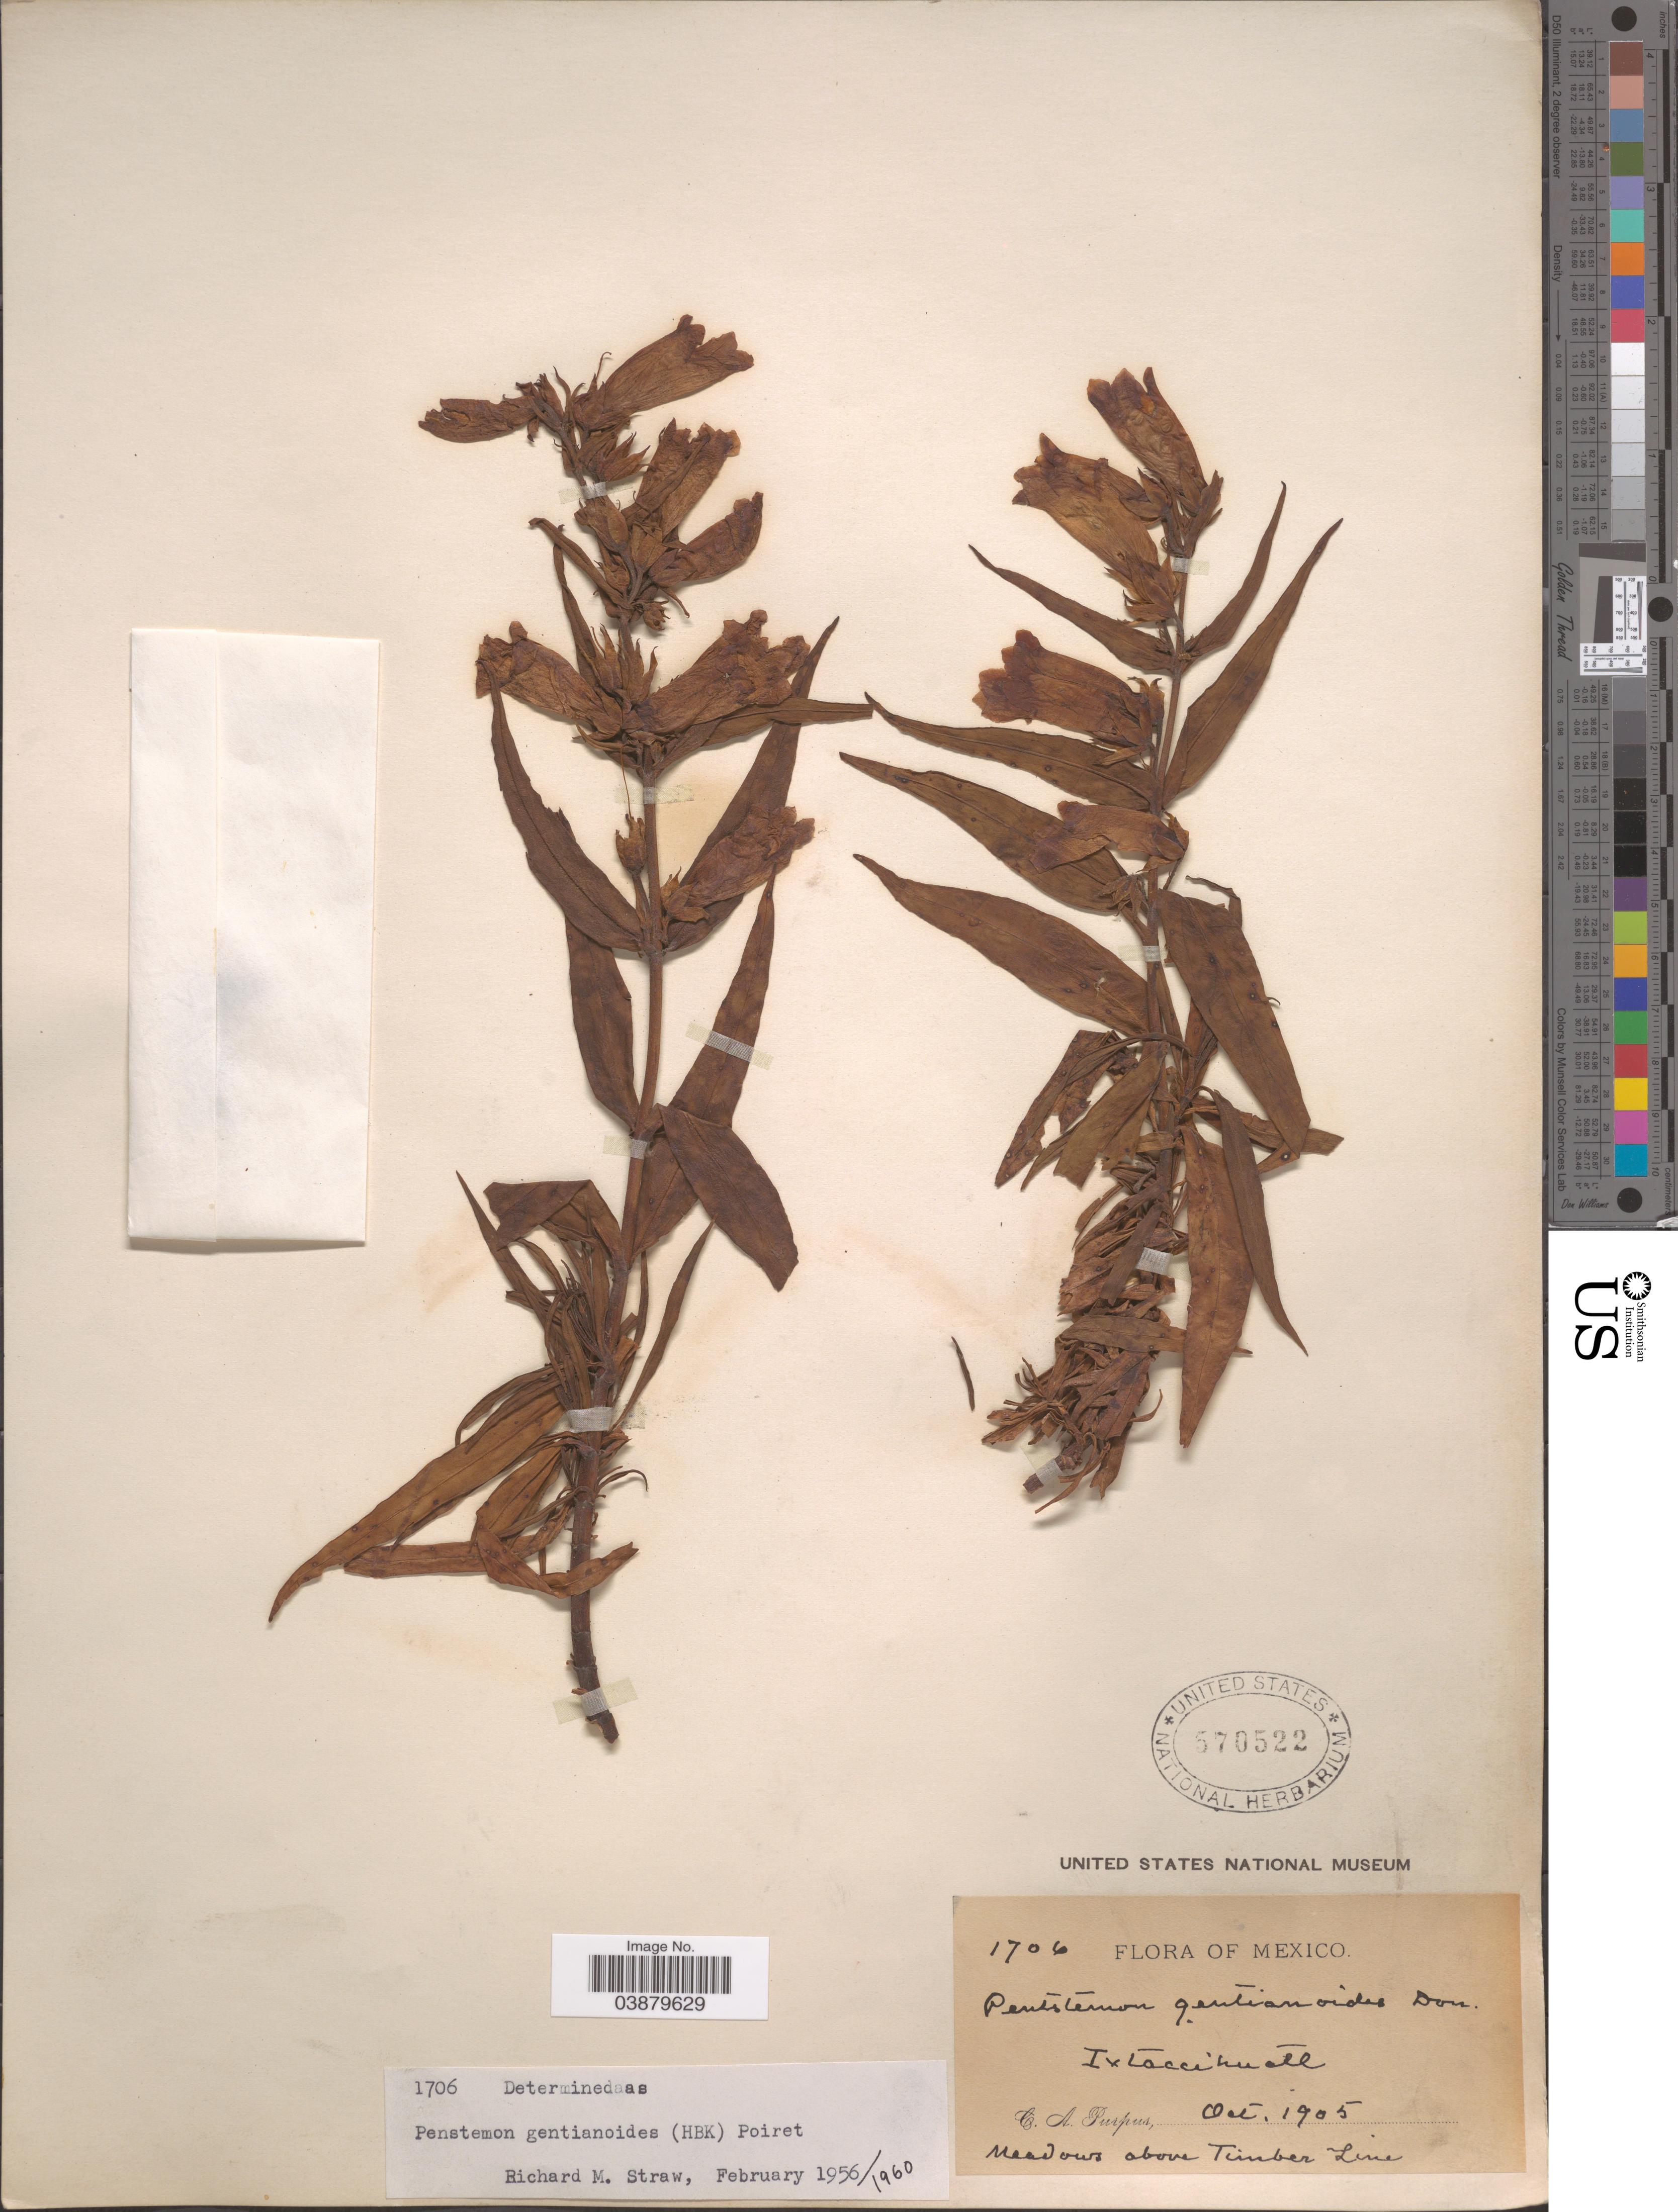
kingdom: Plantae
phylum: Tracheophyta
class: Magnoliopsida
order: Lamiales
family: Plantaginaceae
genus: Penstemon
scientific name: Penstemon gentianoides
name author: (Kunth) Poir.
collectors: C. A. Purpus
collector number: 1706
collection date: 1905-10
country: Mexico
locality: Ixtaccihuatl, meadows above Timber Line.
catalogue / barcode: US 570522